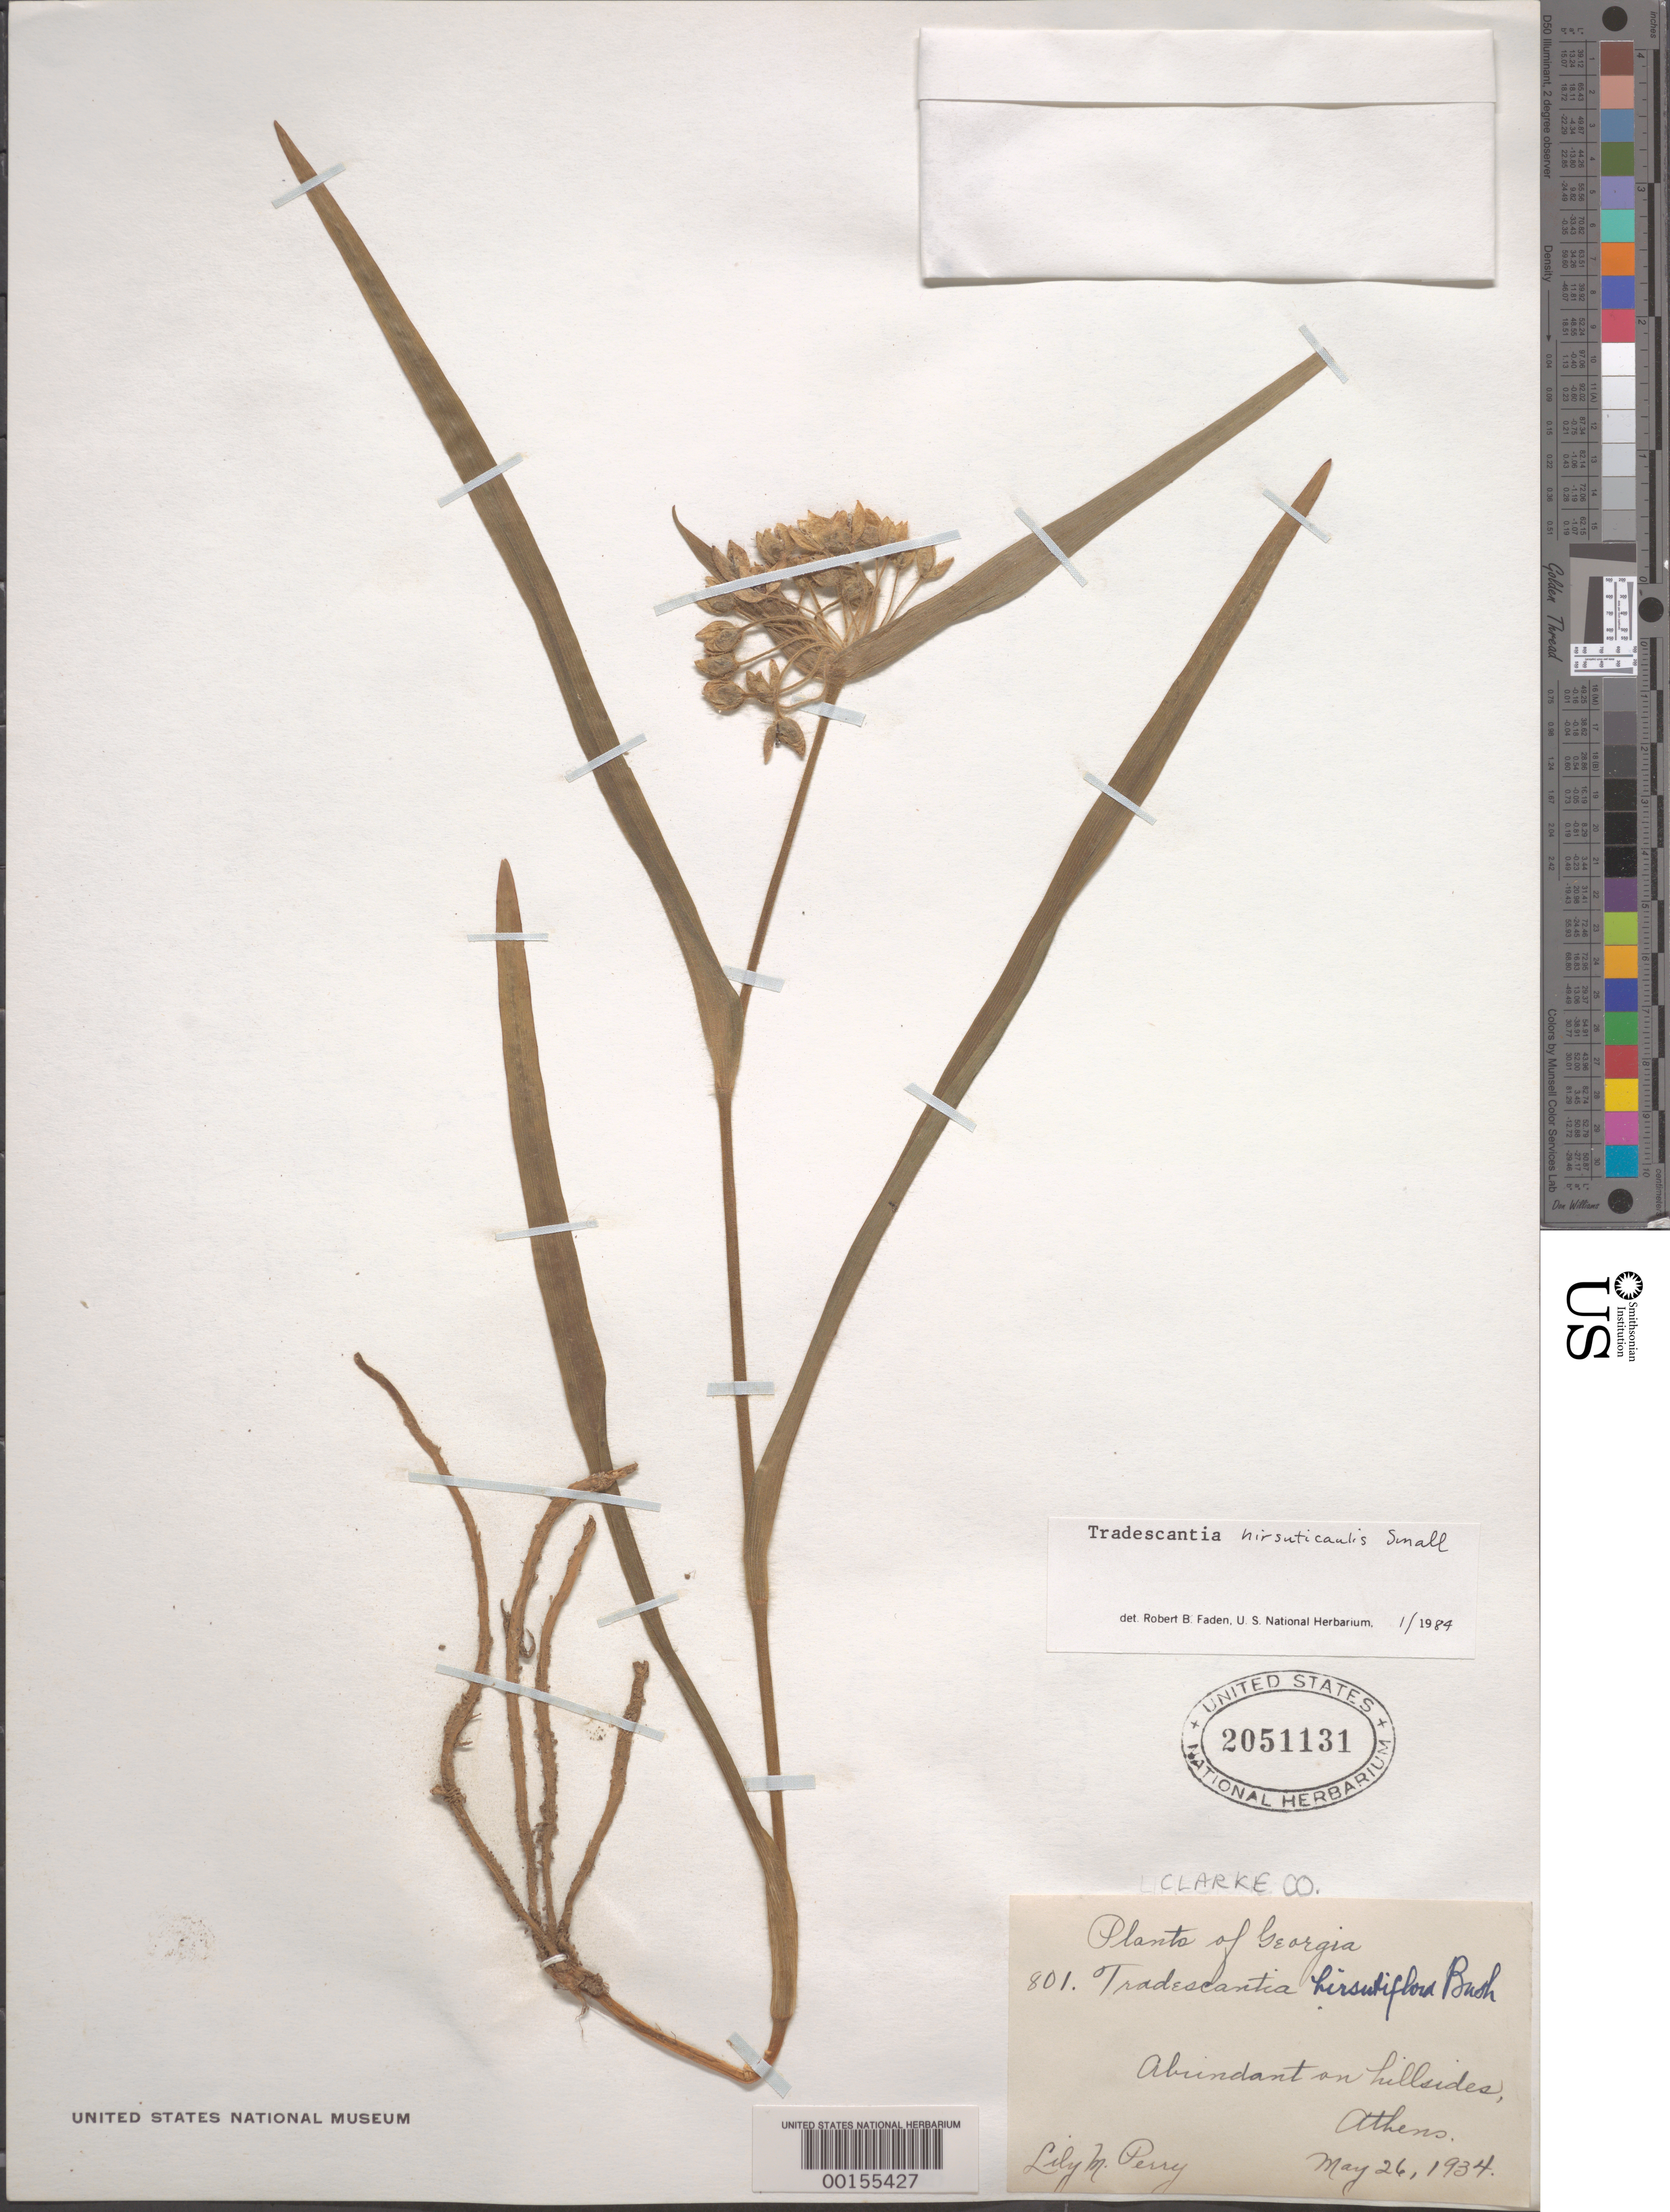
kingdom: Plantae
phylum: Tracheophyta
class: Liliopsida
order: Commelinales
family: Commelinaceae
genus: Tradescantia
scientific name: Tradescantia hirsuticaulis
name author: Small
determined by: Faden, Robert B., (US), Smithsonian Institution - National Museum of Natural History (UNITED STATES)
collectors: L. M. Perry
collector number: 801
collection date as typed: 26 May 1934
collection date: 1934-05-26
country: United States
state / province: Georgia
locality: Athens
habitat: Hillsides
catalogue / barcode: US 2051131